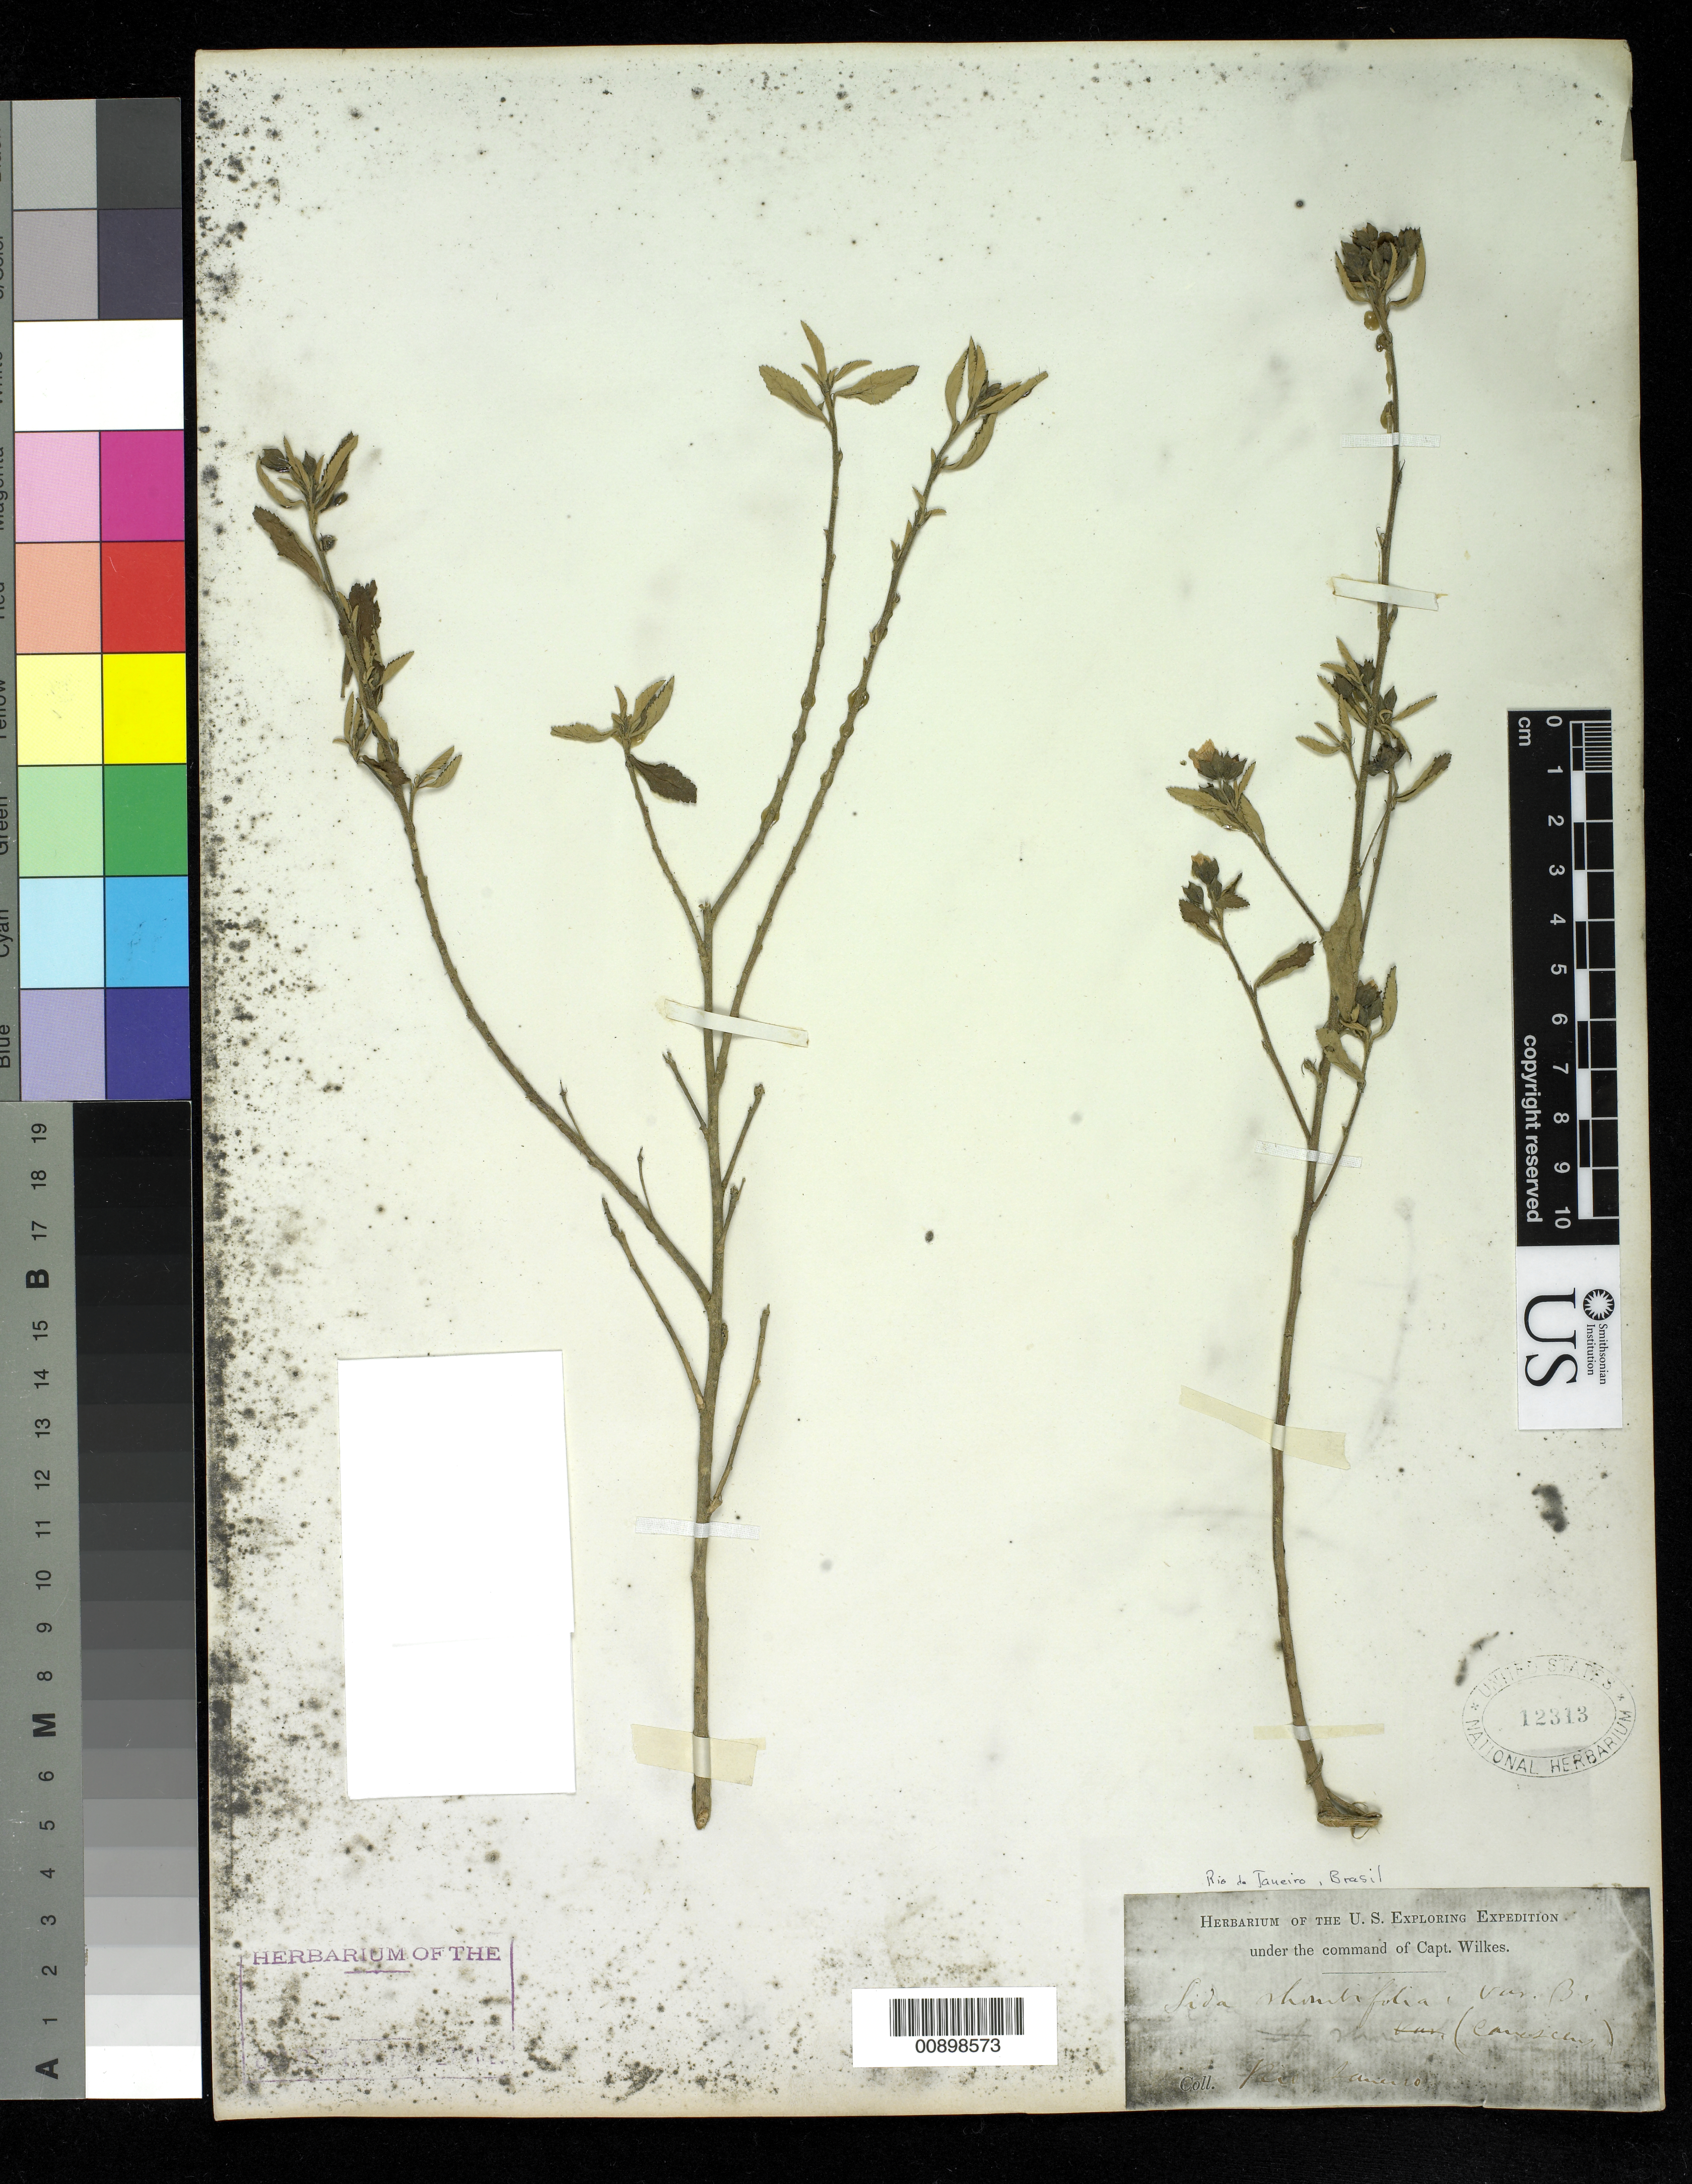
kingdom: Plantae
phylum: Tracheophyta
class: Magnoliopsida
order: Malvales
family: Malvaceae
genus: Sida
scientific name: Sida rhombifolia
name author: L.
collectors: Wilkes Explor. Exped.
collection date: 1838/1842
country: Brazil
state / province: Rio de Janeiro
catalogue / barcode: US 12313